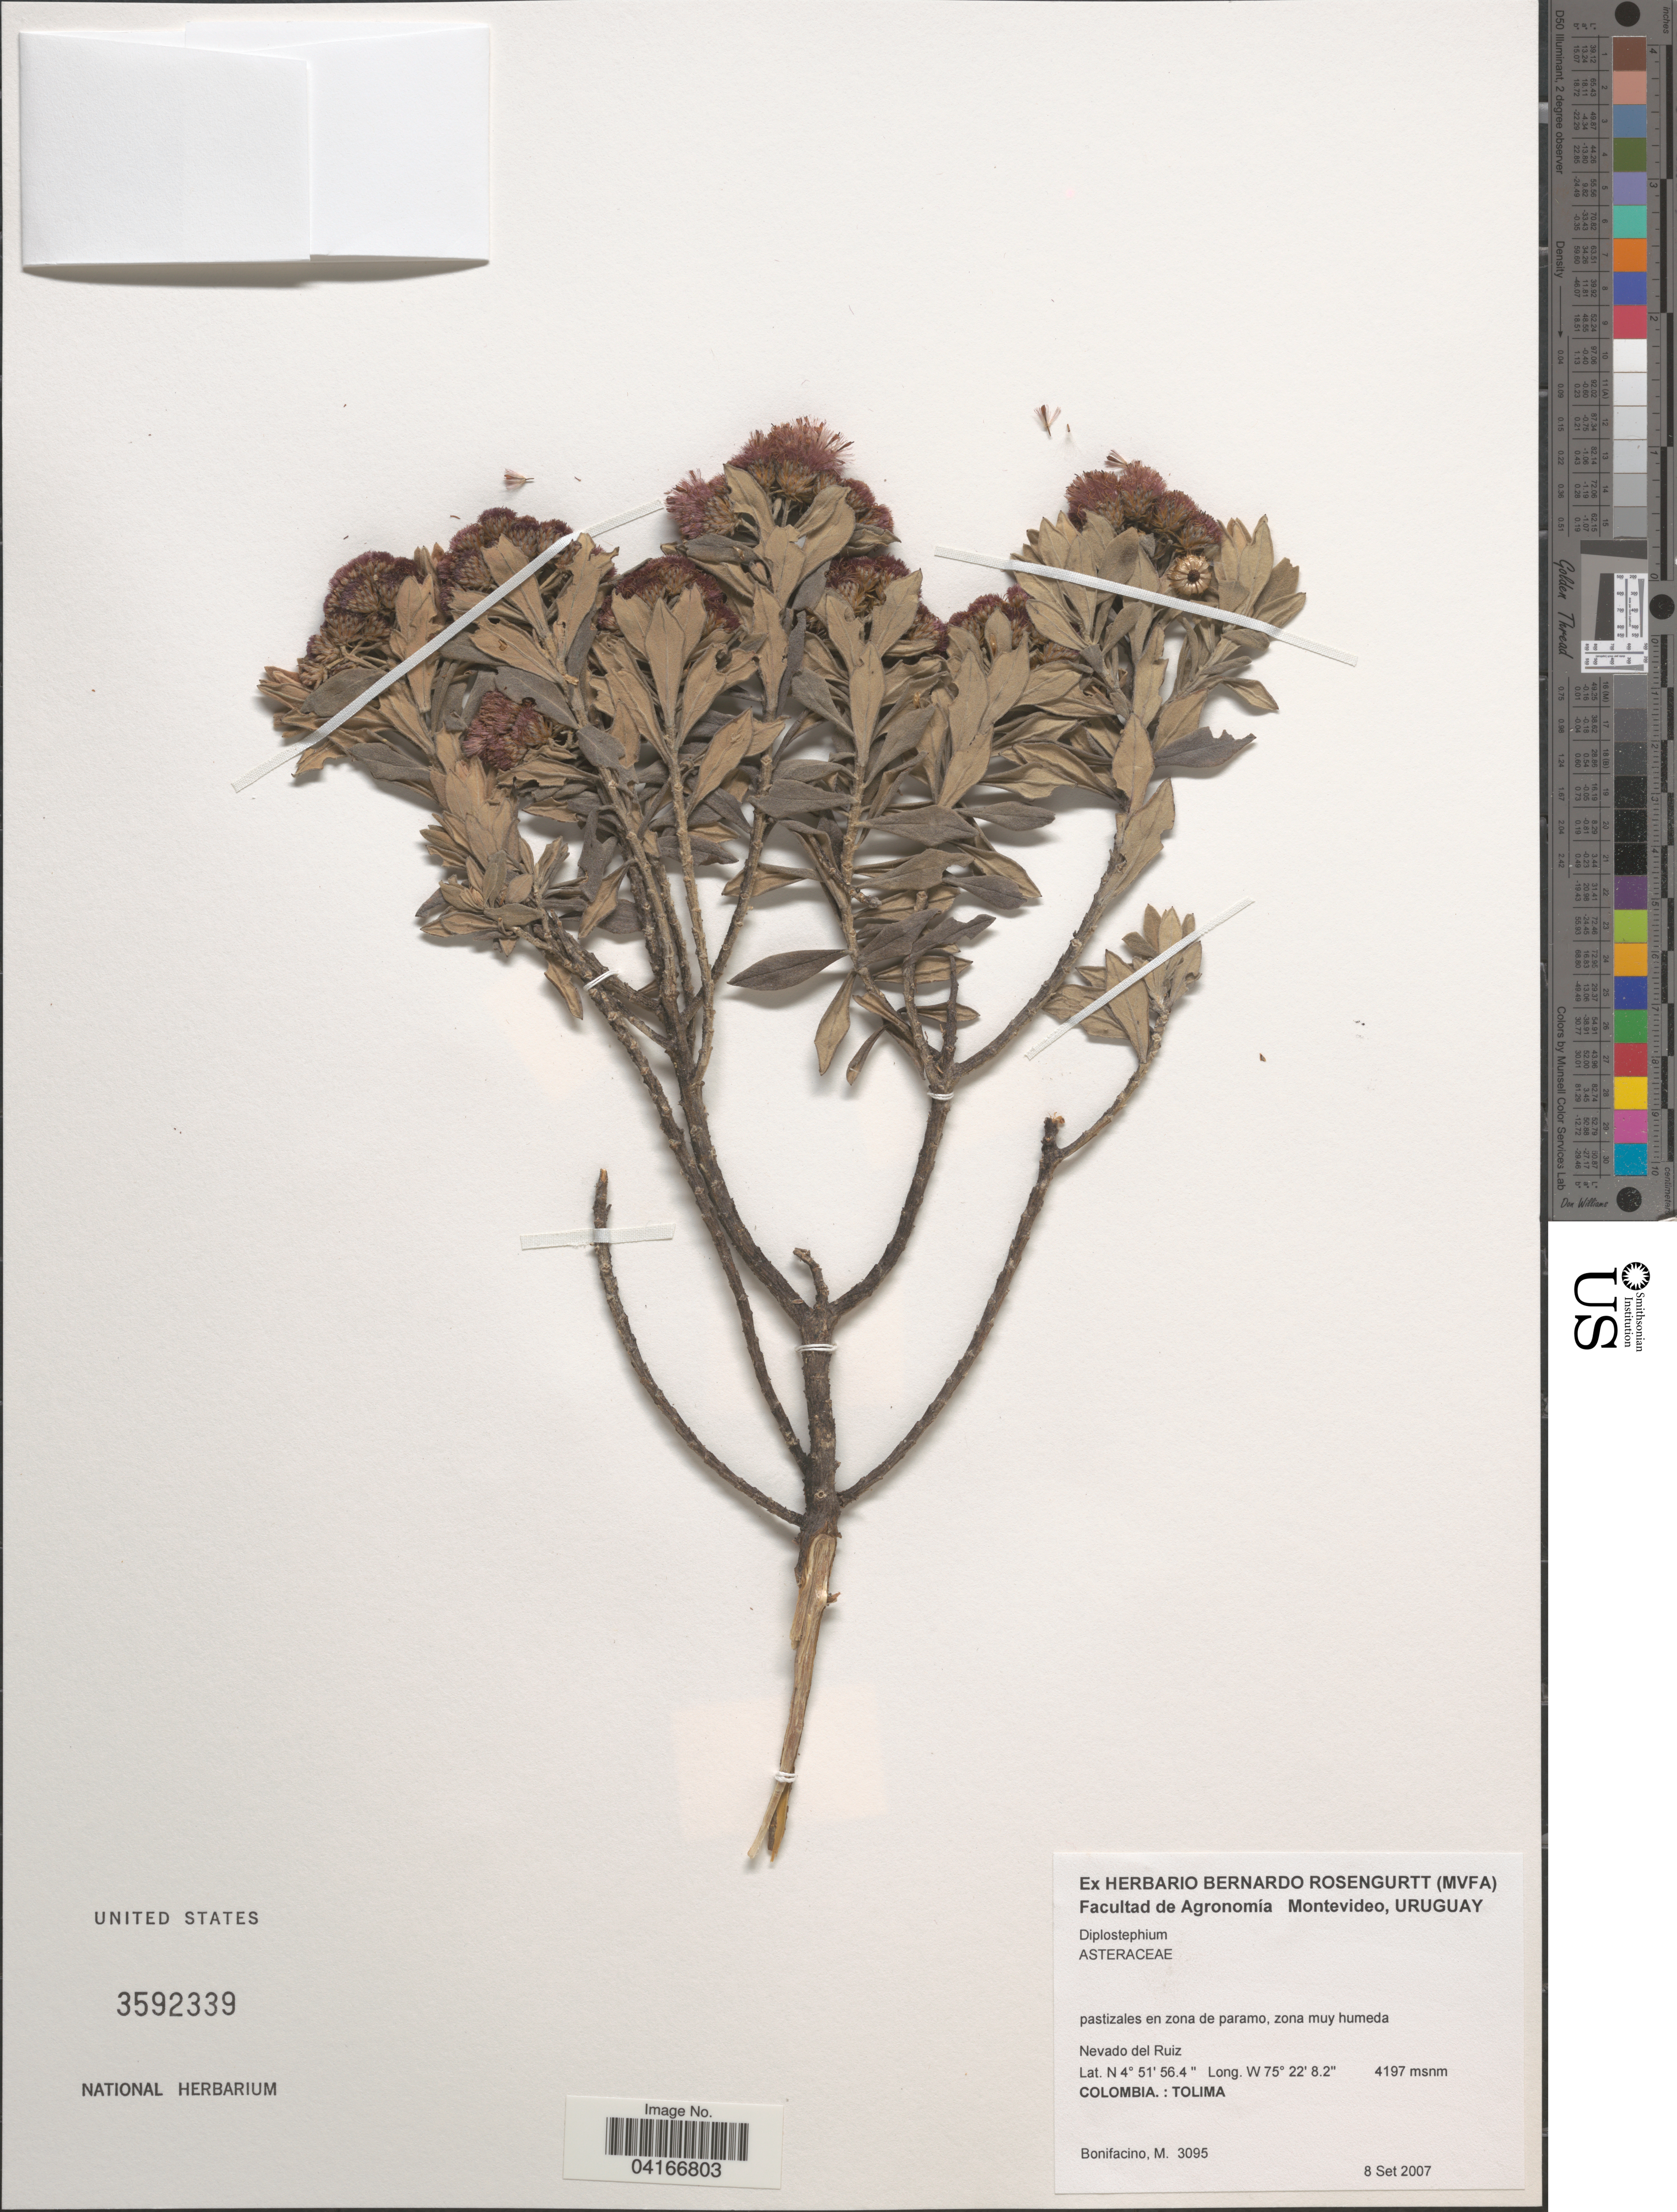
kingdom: Plantae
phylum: Tracheophyta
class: Magnoliopsida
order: Asterales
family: Asteraceae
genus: Diplostephium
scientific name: Diplostephium sp.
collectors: M. Bonifacino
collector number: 3095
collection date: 2007-09-08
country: Colombia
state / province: Tolima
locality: Nevado del Ruiz.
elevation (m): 4197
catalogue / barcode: US 3592339